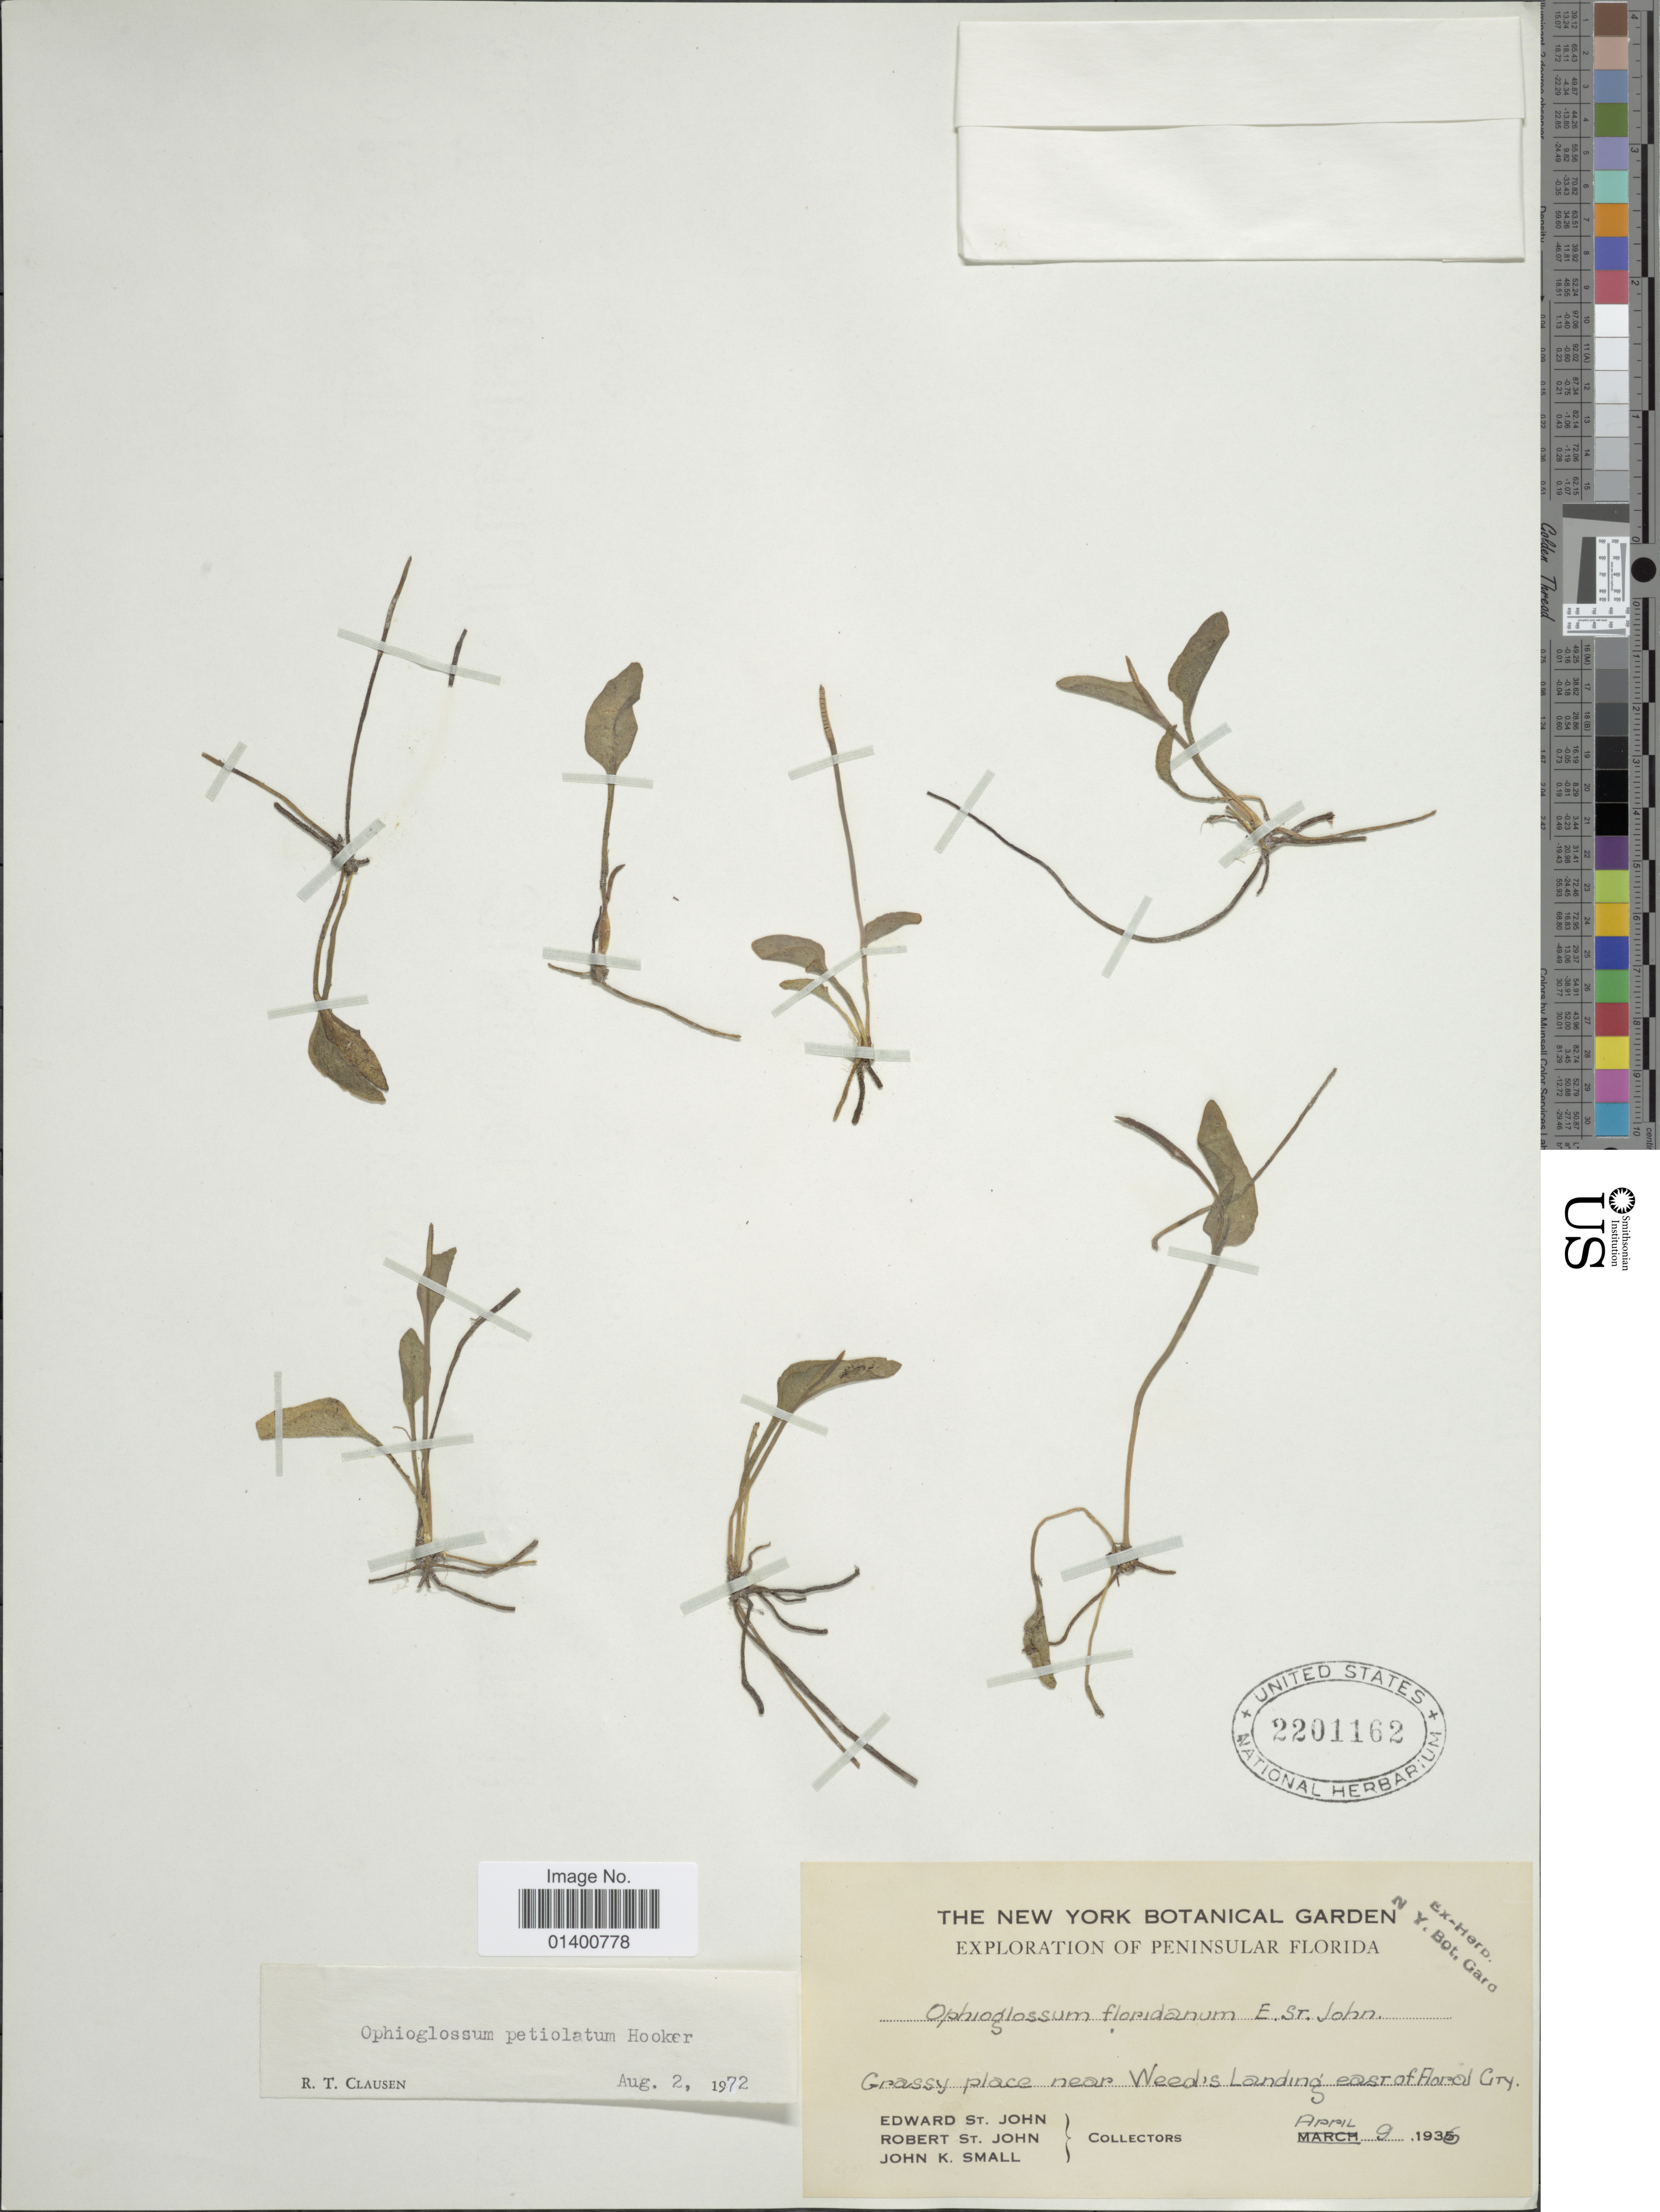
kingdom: Plantae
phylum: Tracheophyta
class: Polypodiopsida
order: Ophioglossales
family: Ophioglossaceae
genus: Ophioglossum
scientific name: Ophioglossum petiolatum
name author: Hook.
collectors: E. P. St. John, R. P. St. John & J. K. Small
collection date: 1936-04-09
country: United States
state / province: Florida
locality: Peninsular Florida, grassy place near Weed's Landing east of Floral City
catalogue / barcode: US 2201162